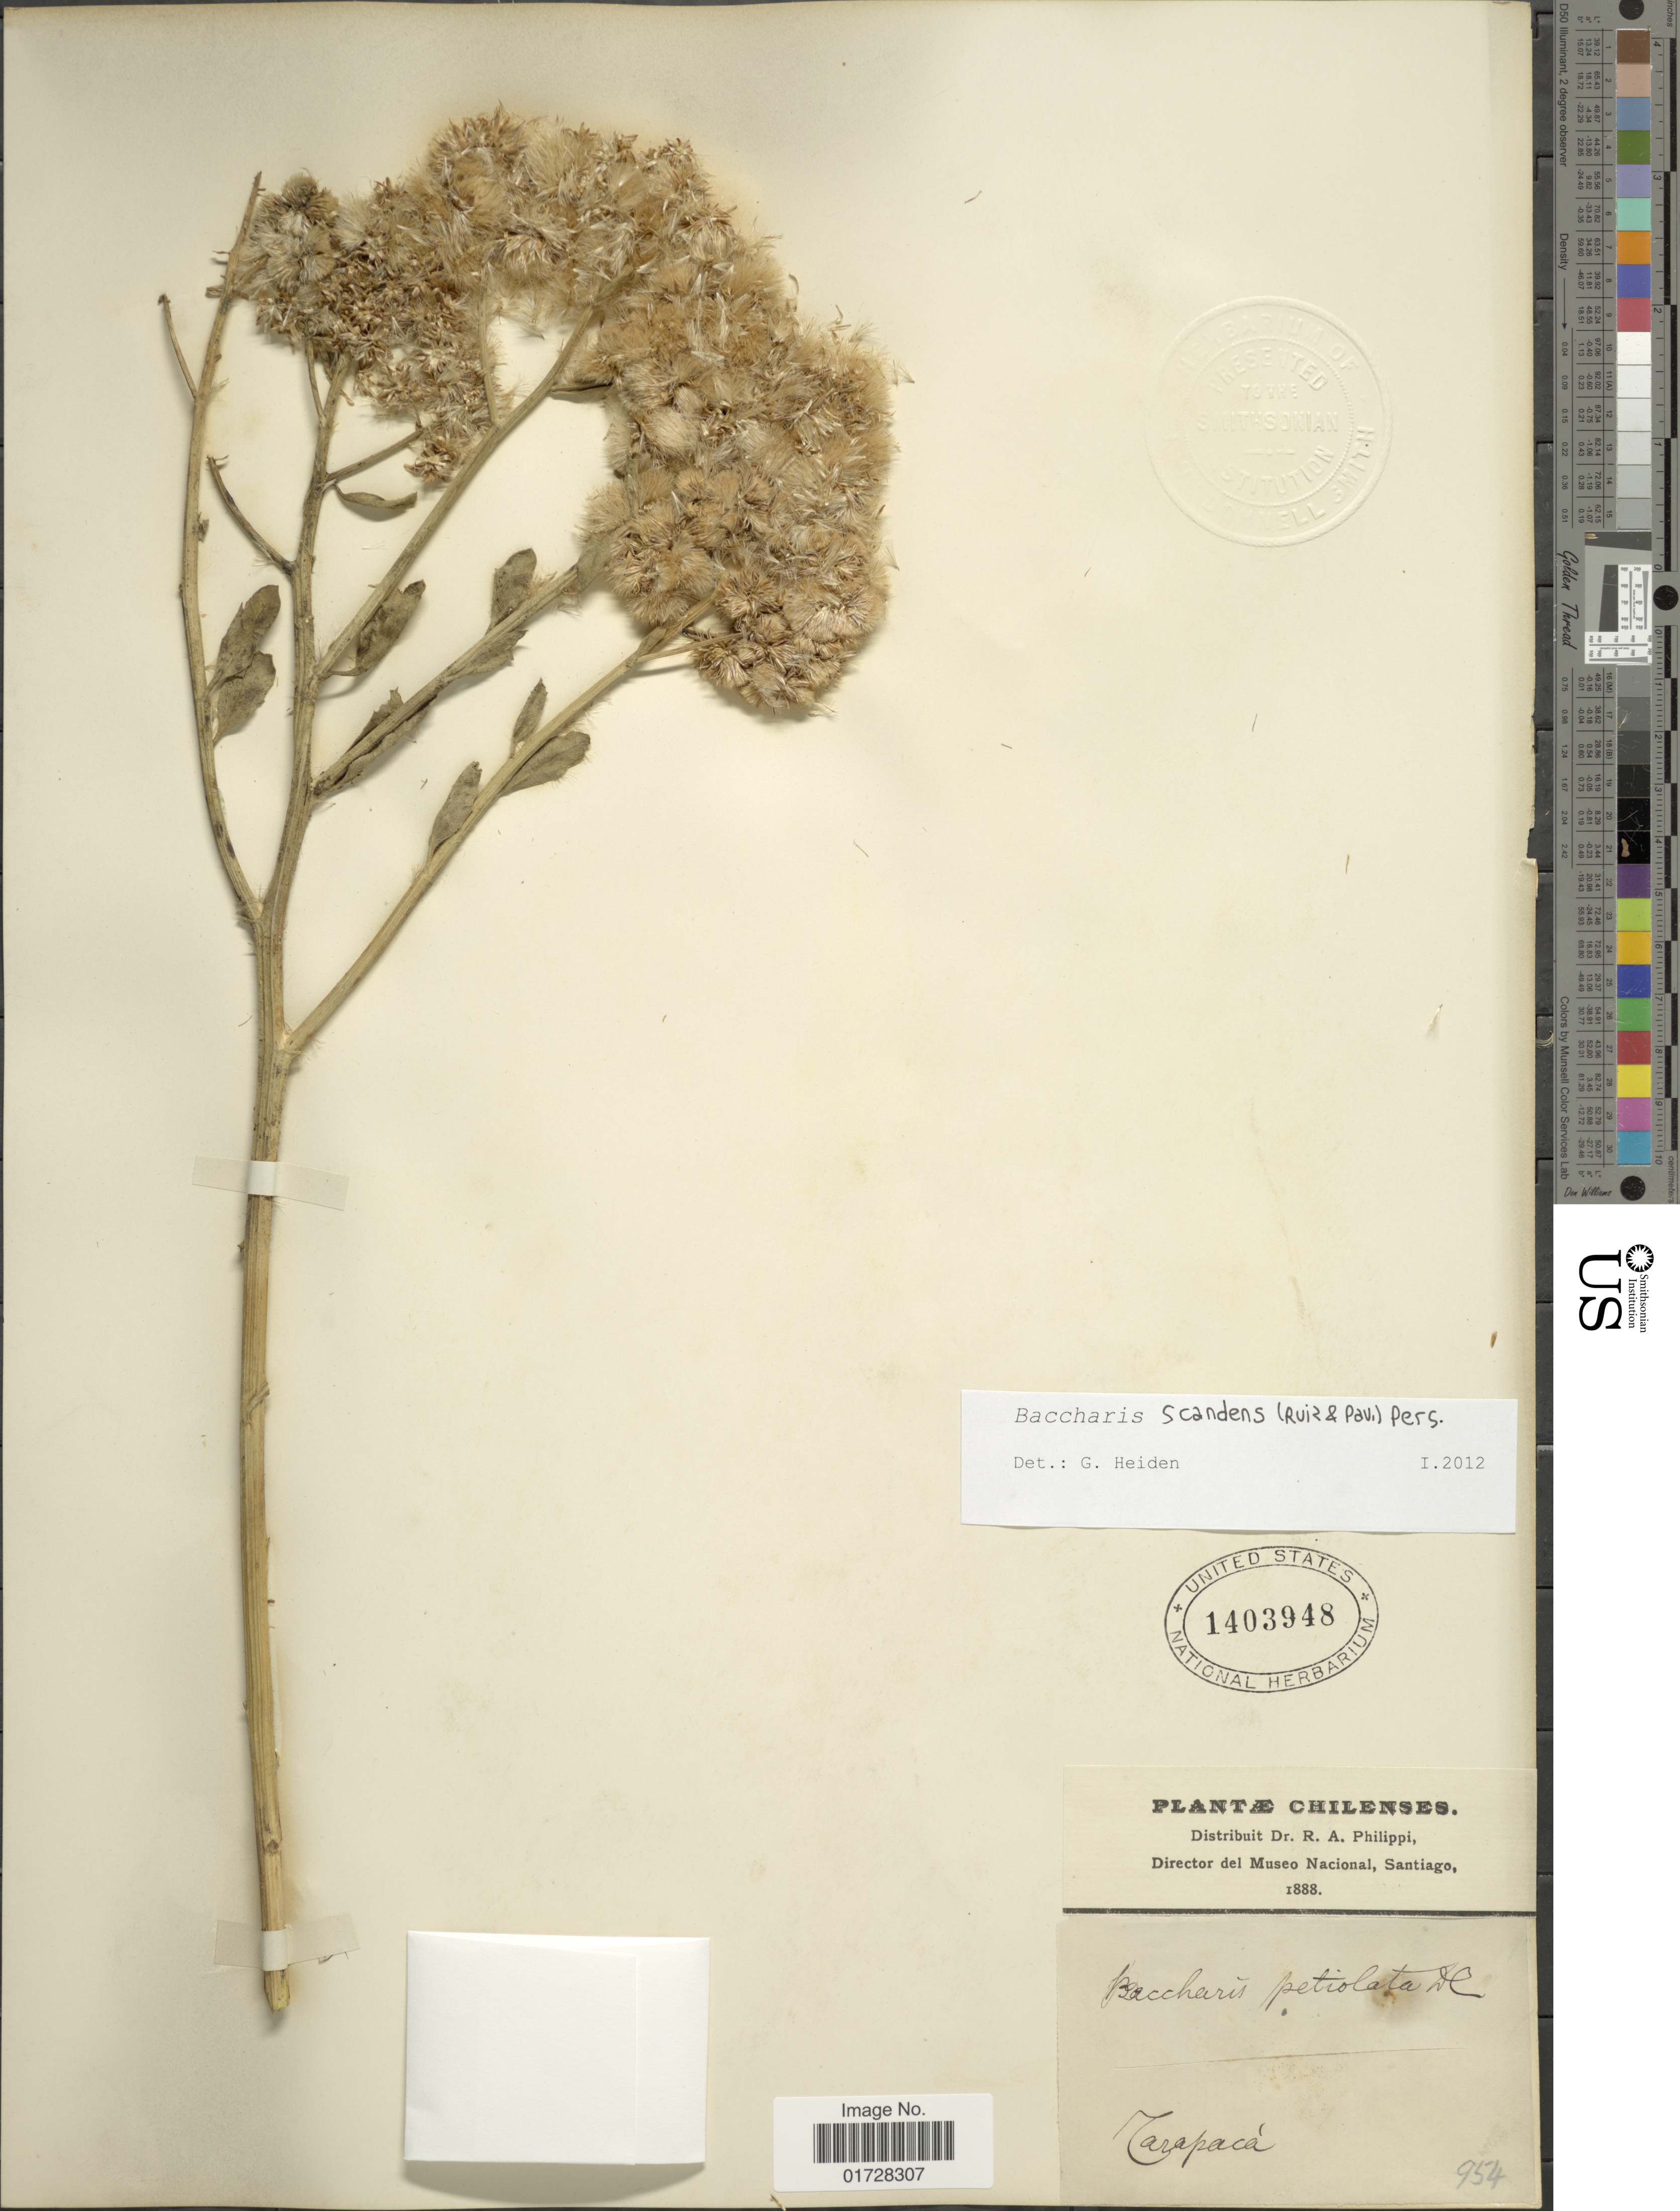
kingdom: Plantae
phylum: Tracheophyta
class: Magnoliopsida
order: Asterales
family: Asteraceae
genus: Baccharis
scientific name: Baccharis scandens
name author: (Ruiz & Pav.) Pers.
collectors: R. A. Philippi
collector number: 954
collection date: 1888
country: Chile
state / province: Tarapacá (I)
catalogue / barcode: US 1403948